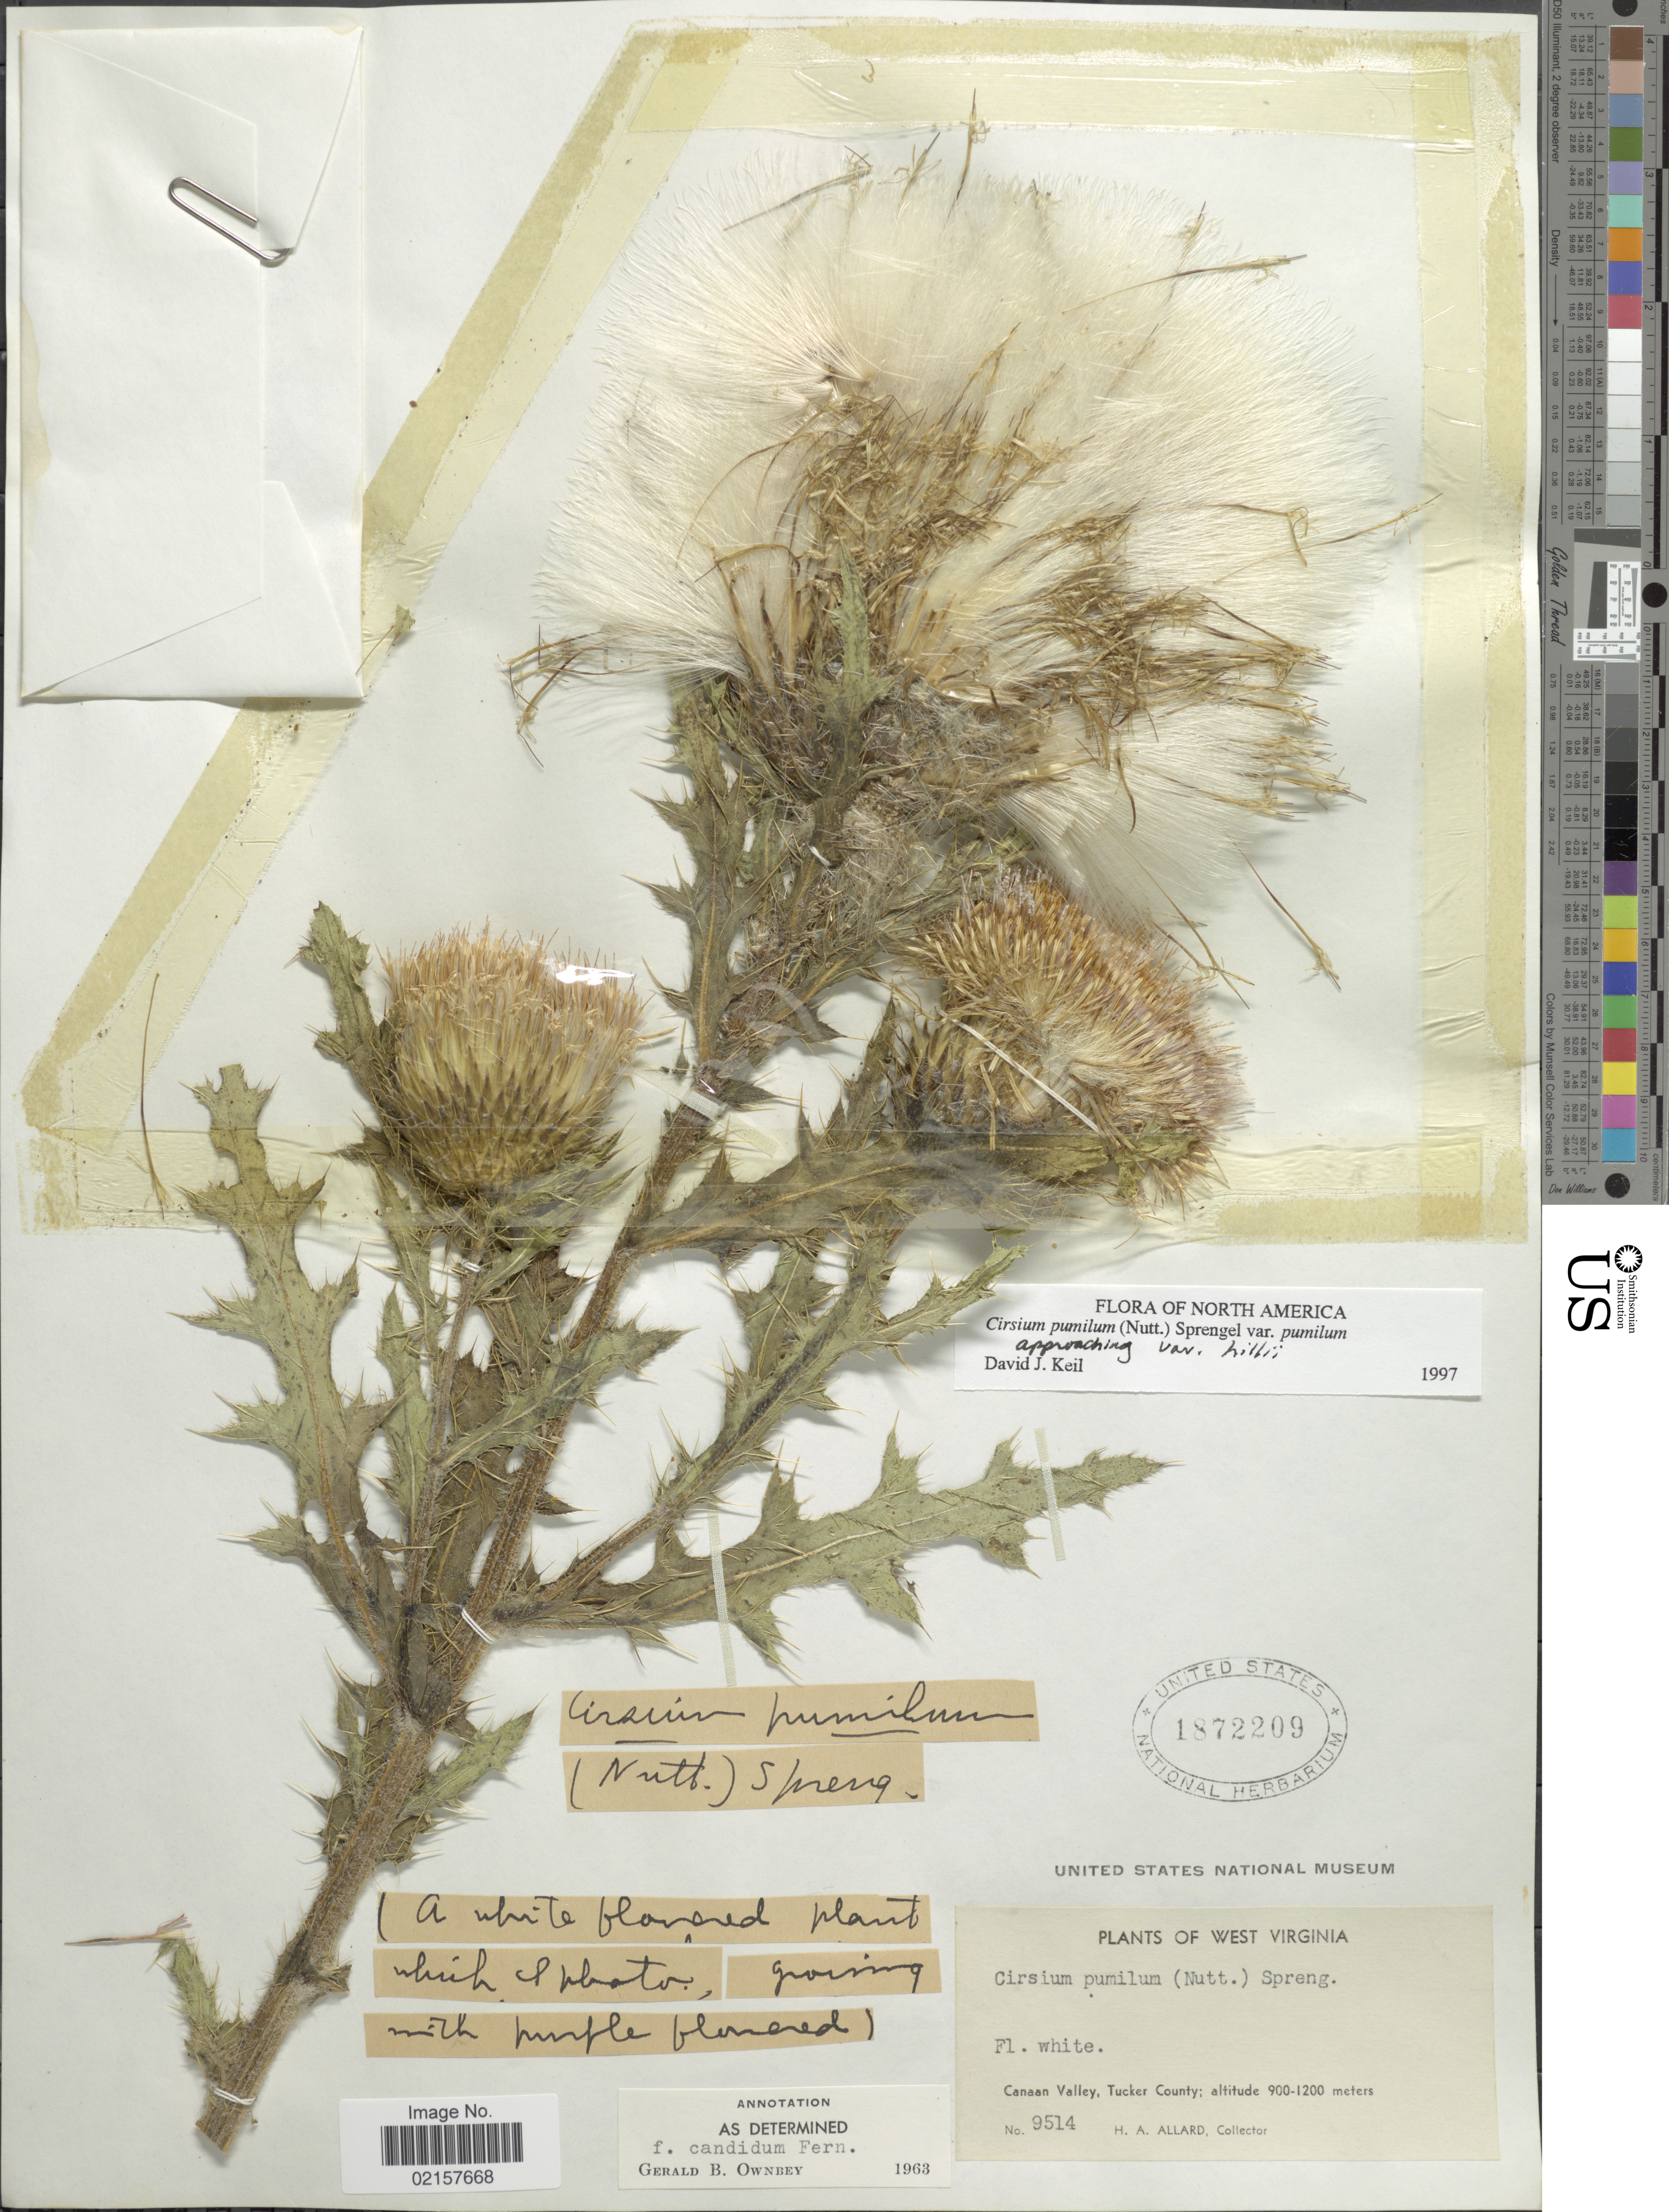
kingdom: Plantae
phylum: Tracheophyta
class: Magnoliopsida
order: Asterales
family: Asteraceae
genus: Cirsium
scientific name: Cirsium pumilum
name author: (Nutt.) Spreng.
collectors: H. A. Allard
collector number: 9515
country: United States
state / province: West Virginia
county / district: Tucker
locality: Canaan Valley, Tucker County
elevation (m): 900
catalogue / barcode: US 1872209